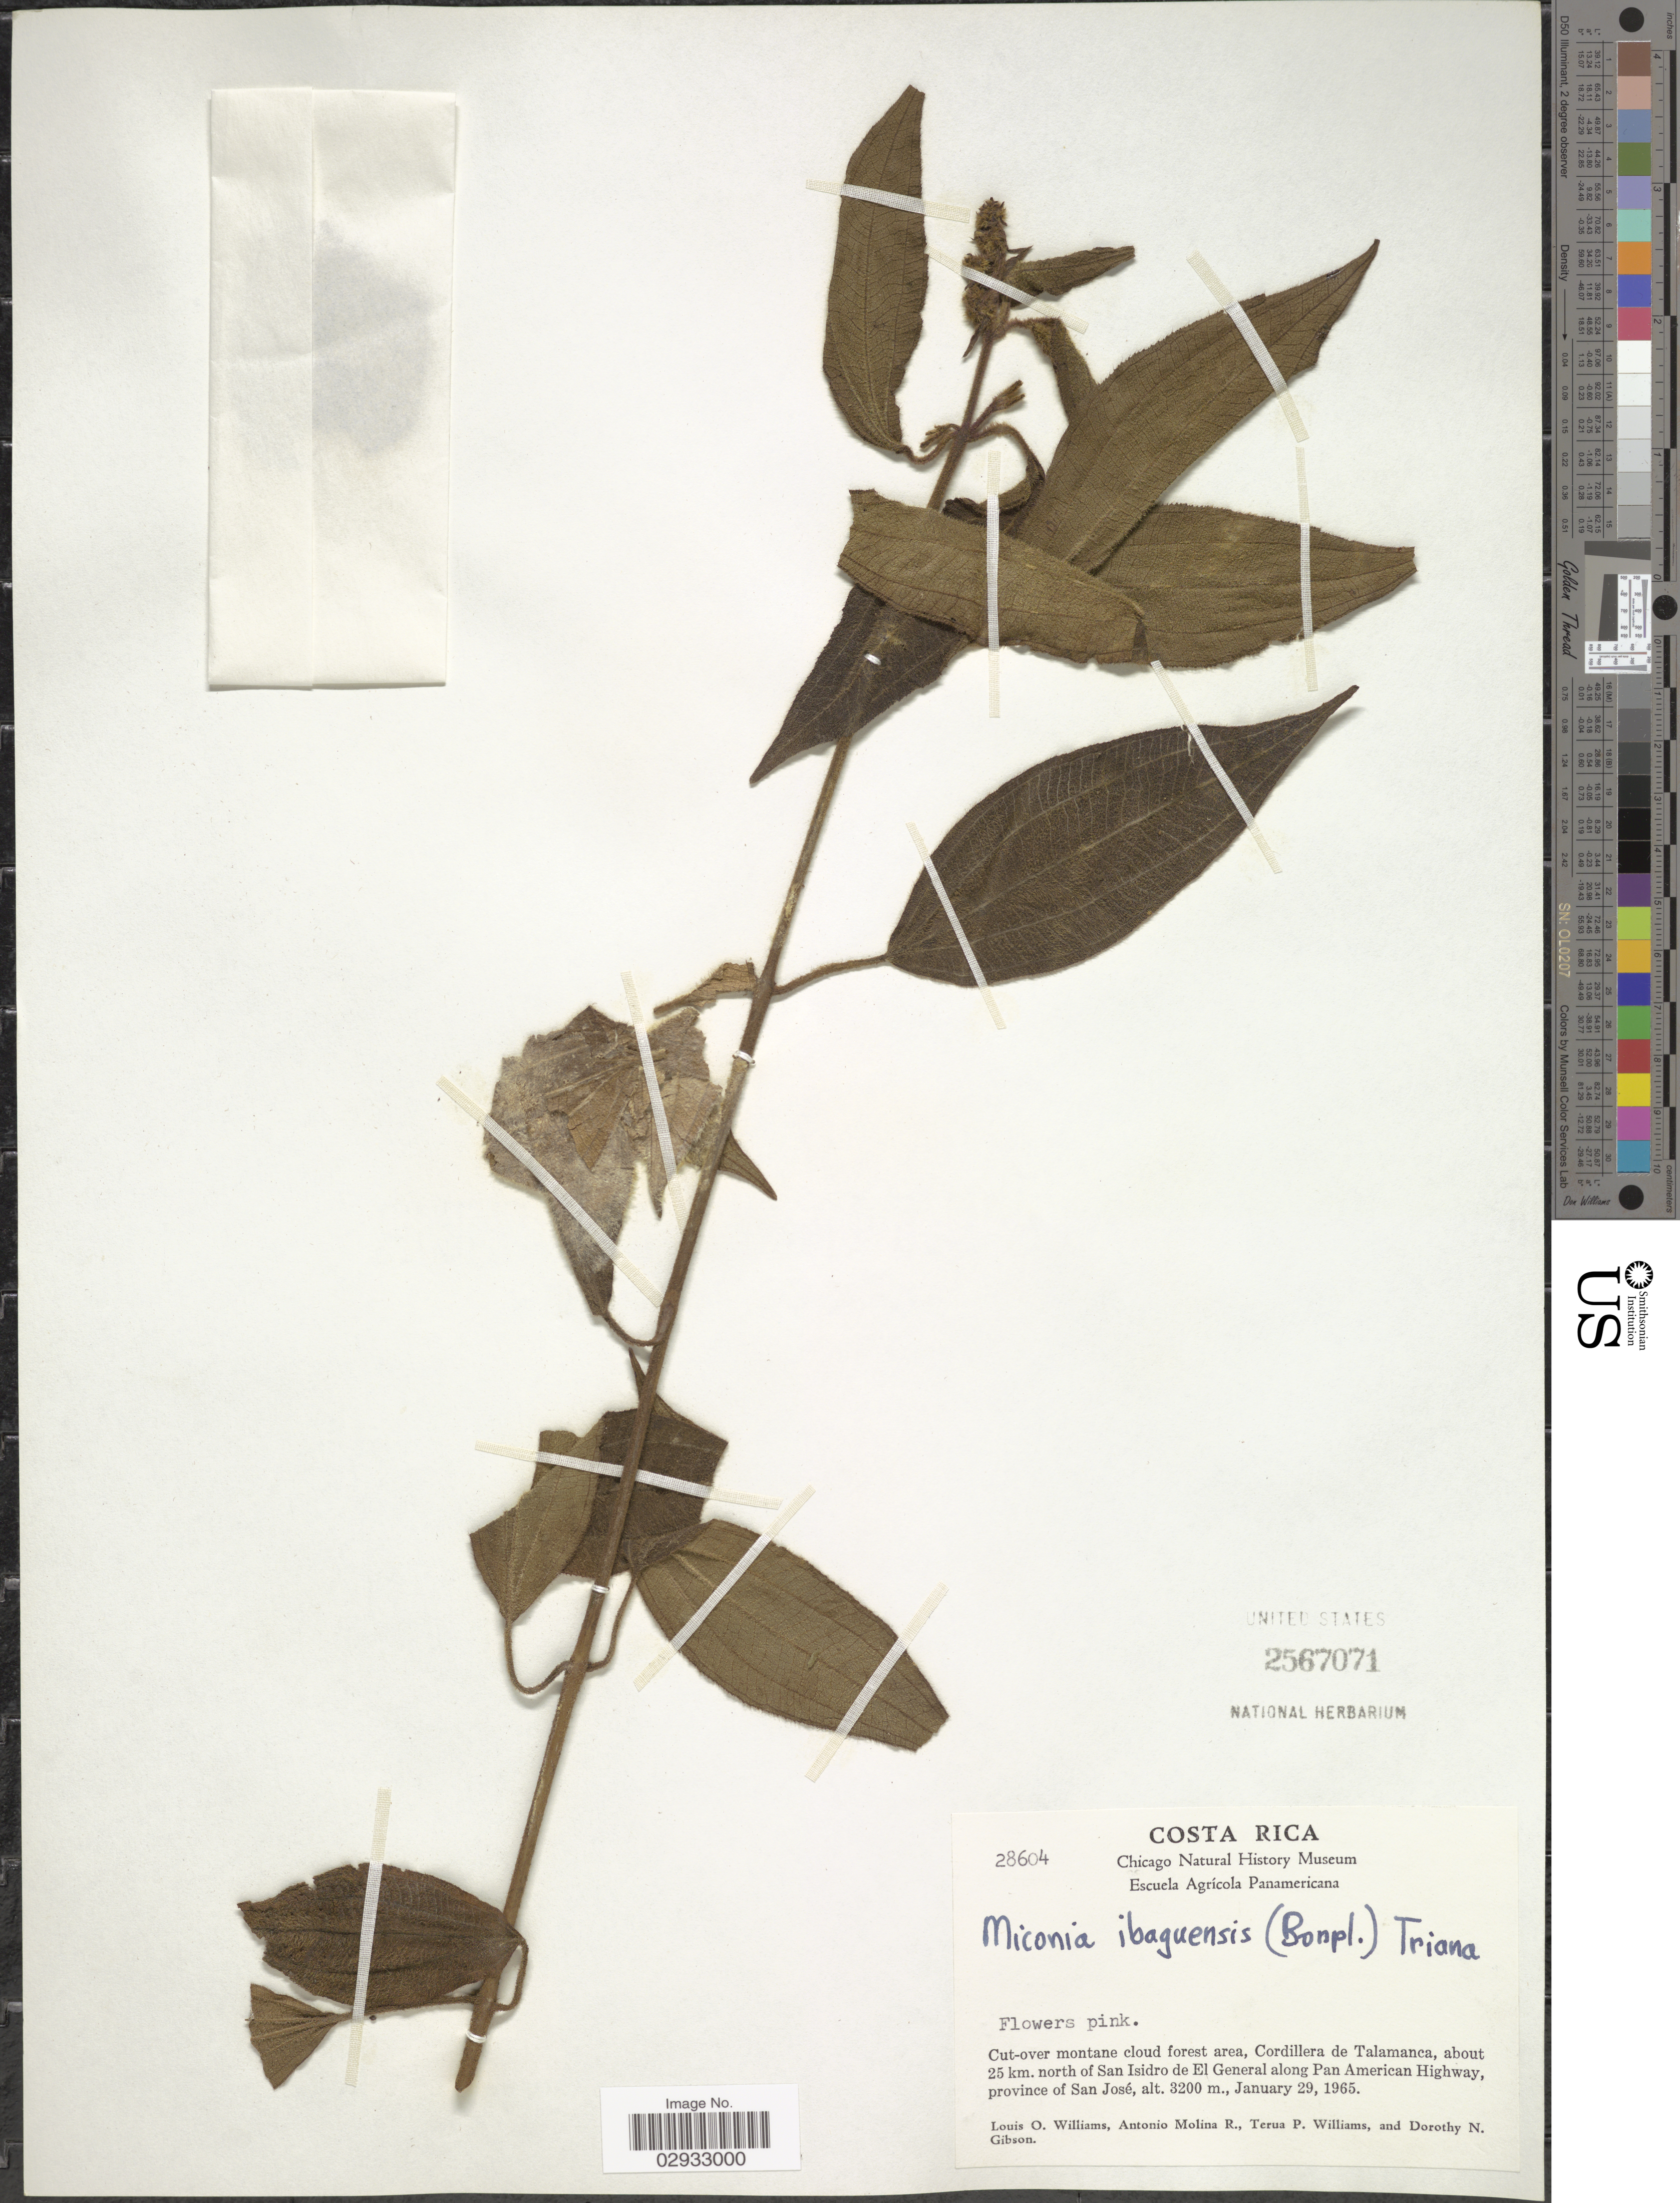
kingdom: Plantae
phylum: Tracheophyta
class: Magnoliopsida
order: Myrtales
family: Melastomataceae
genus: Miconia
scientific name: Miconia ibaguensis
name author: (Bonpl.) Triana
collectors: L. O. Williams, A. Molina R., T. Williams & D. N. Gibson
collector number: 28604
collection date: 1965-01-29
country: Costa Rica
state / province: San José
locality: Cut-over montane cloud forest area, Cordillera de Talamanca, about 25 km. north of San Isidro de El General along Pan American Highway, province of San José.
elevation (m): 3200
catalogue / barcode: US 2567071